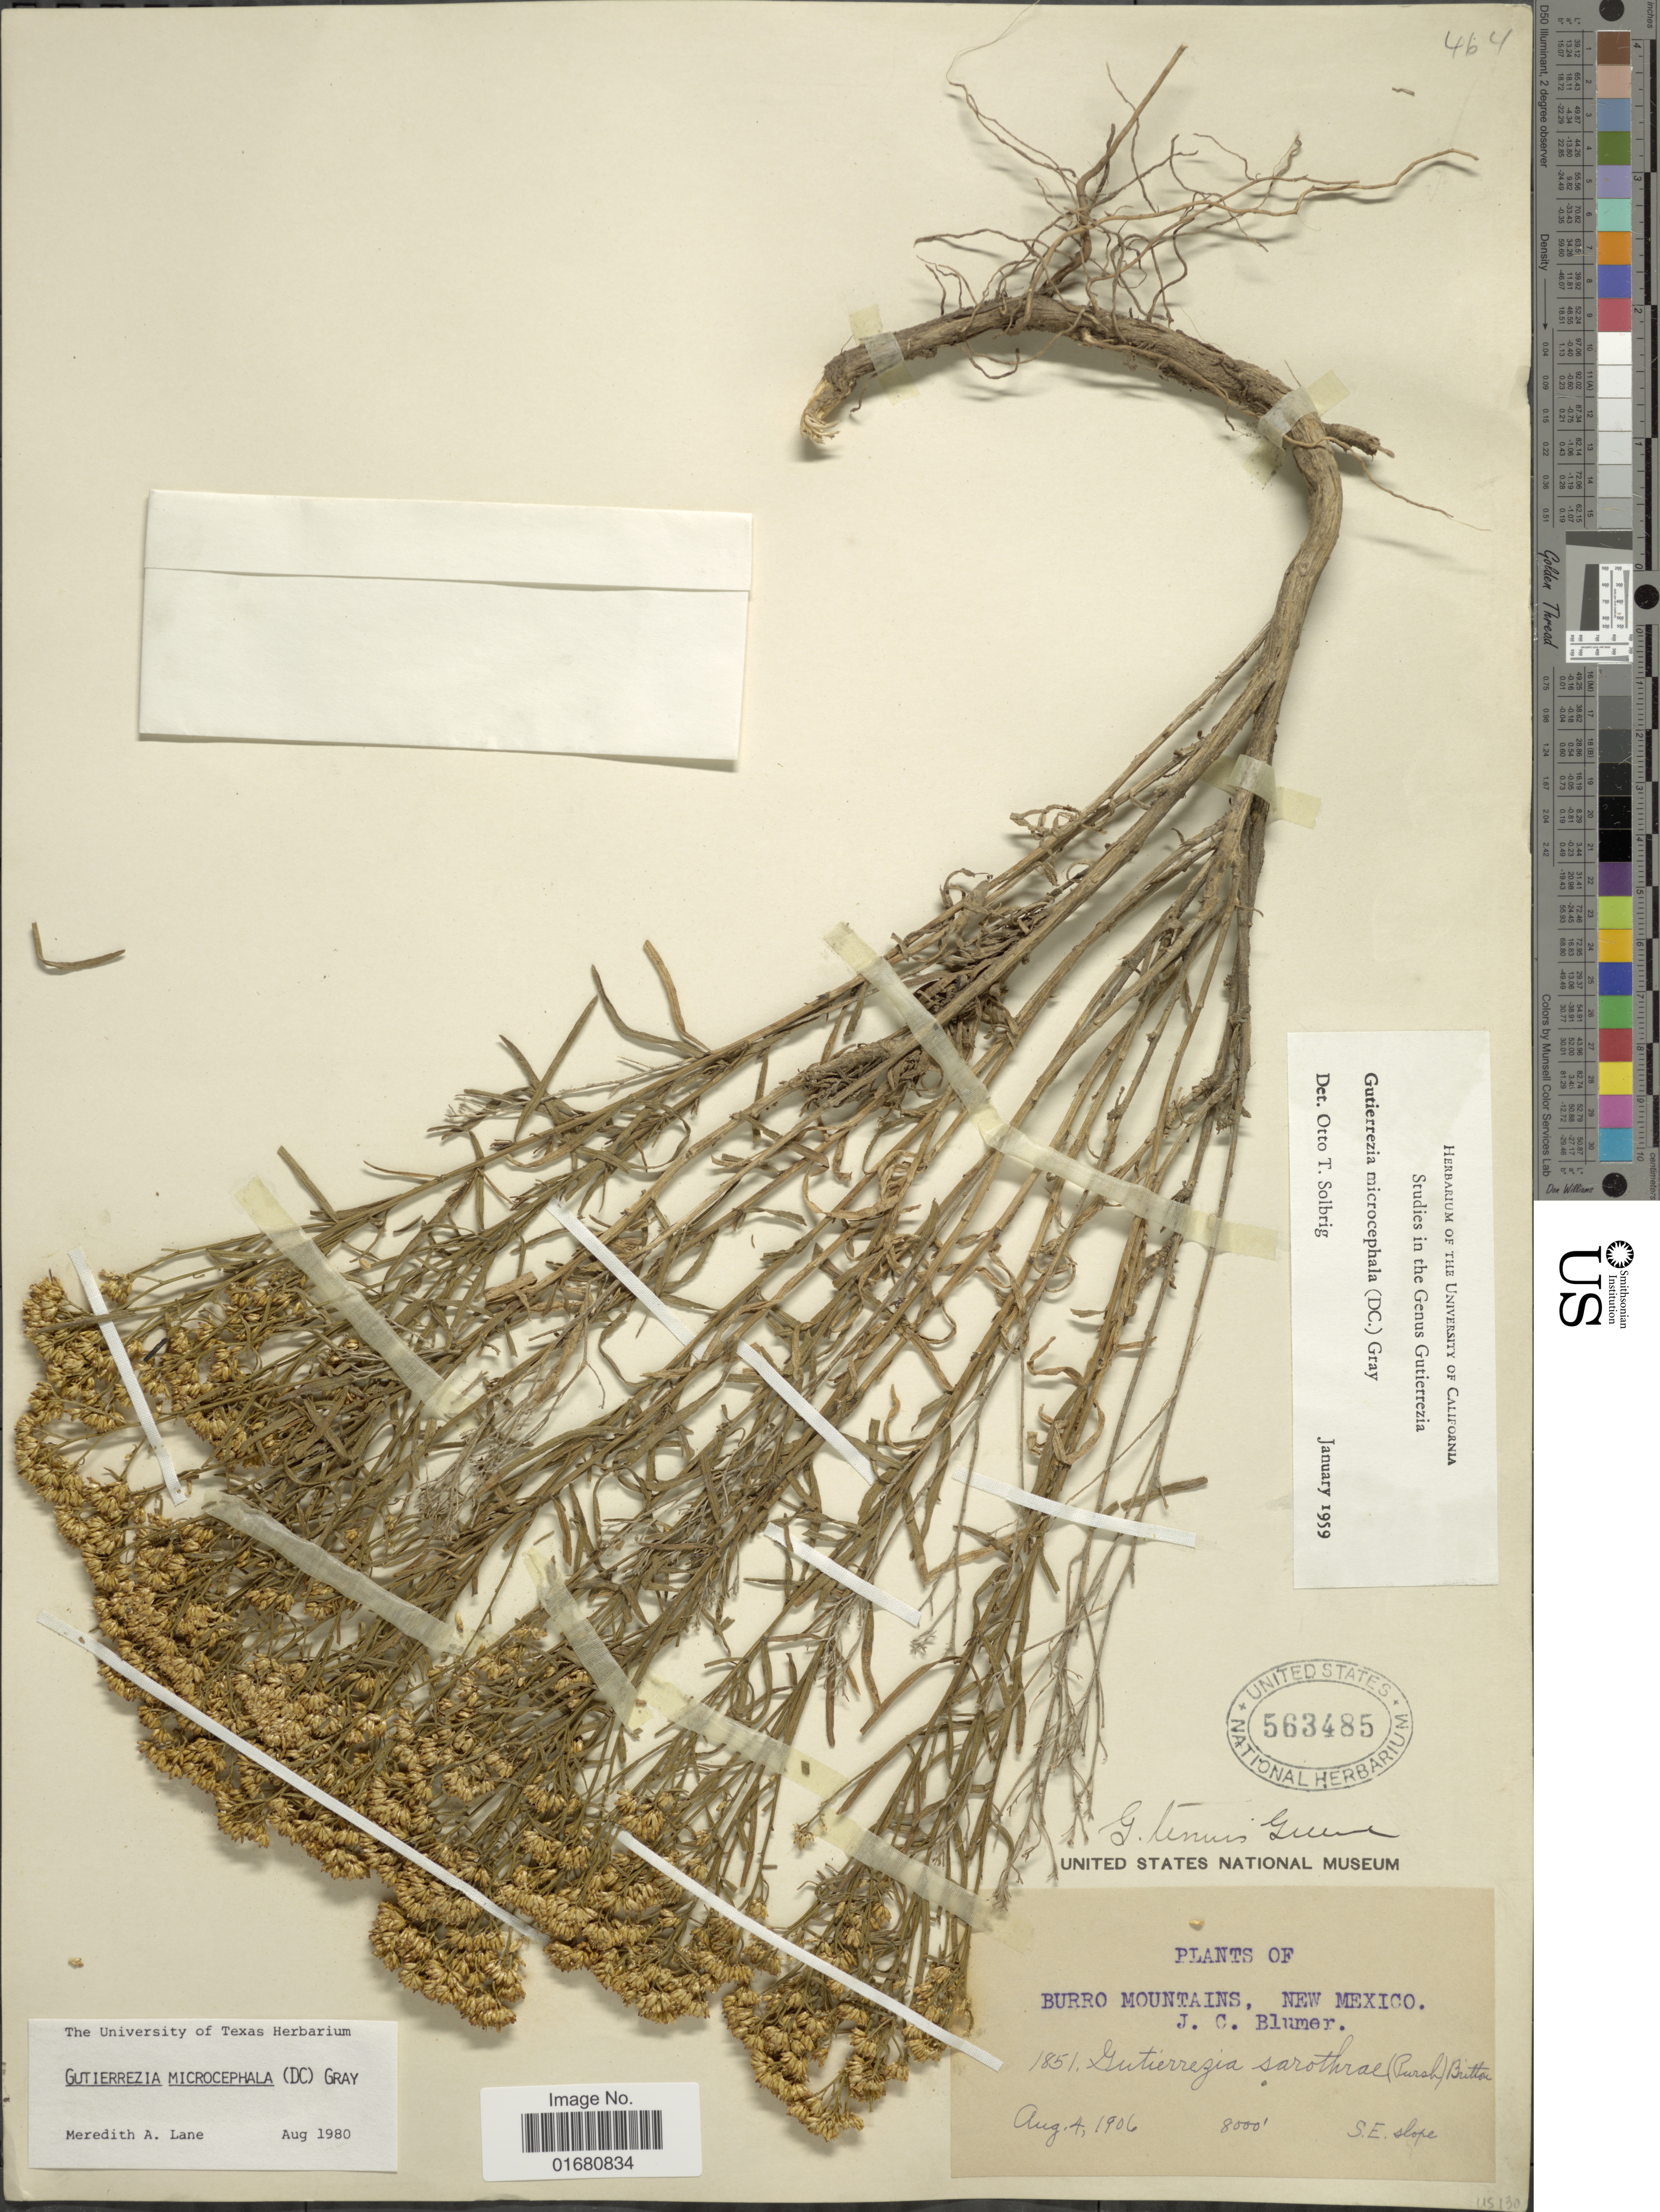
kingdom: Plantae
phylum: Tracheophyta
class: Magnoliopsida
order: Asterales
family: Asteraceae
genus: Gutierrezia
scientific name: Gutierrezia microcephala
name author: (DC.) A. Gray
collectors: J. C. Blumer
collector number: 1851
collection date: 1906-08-04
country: United States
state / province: New Mexico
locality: Burro Mountains, S.E. slope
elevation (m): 2438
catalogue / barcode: US 563485